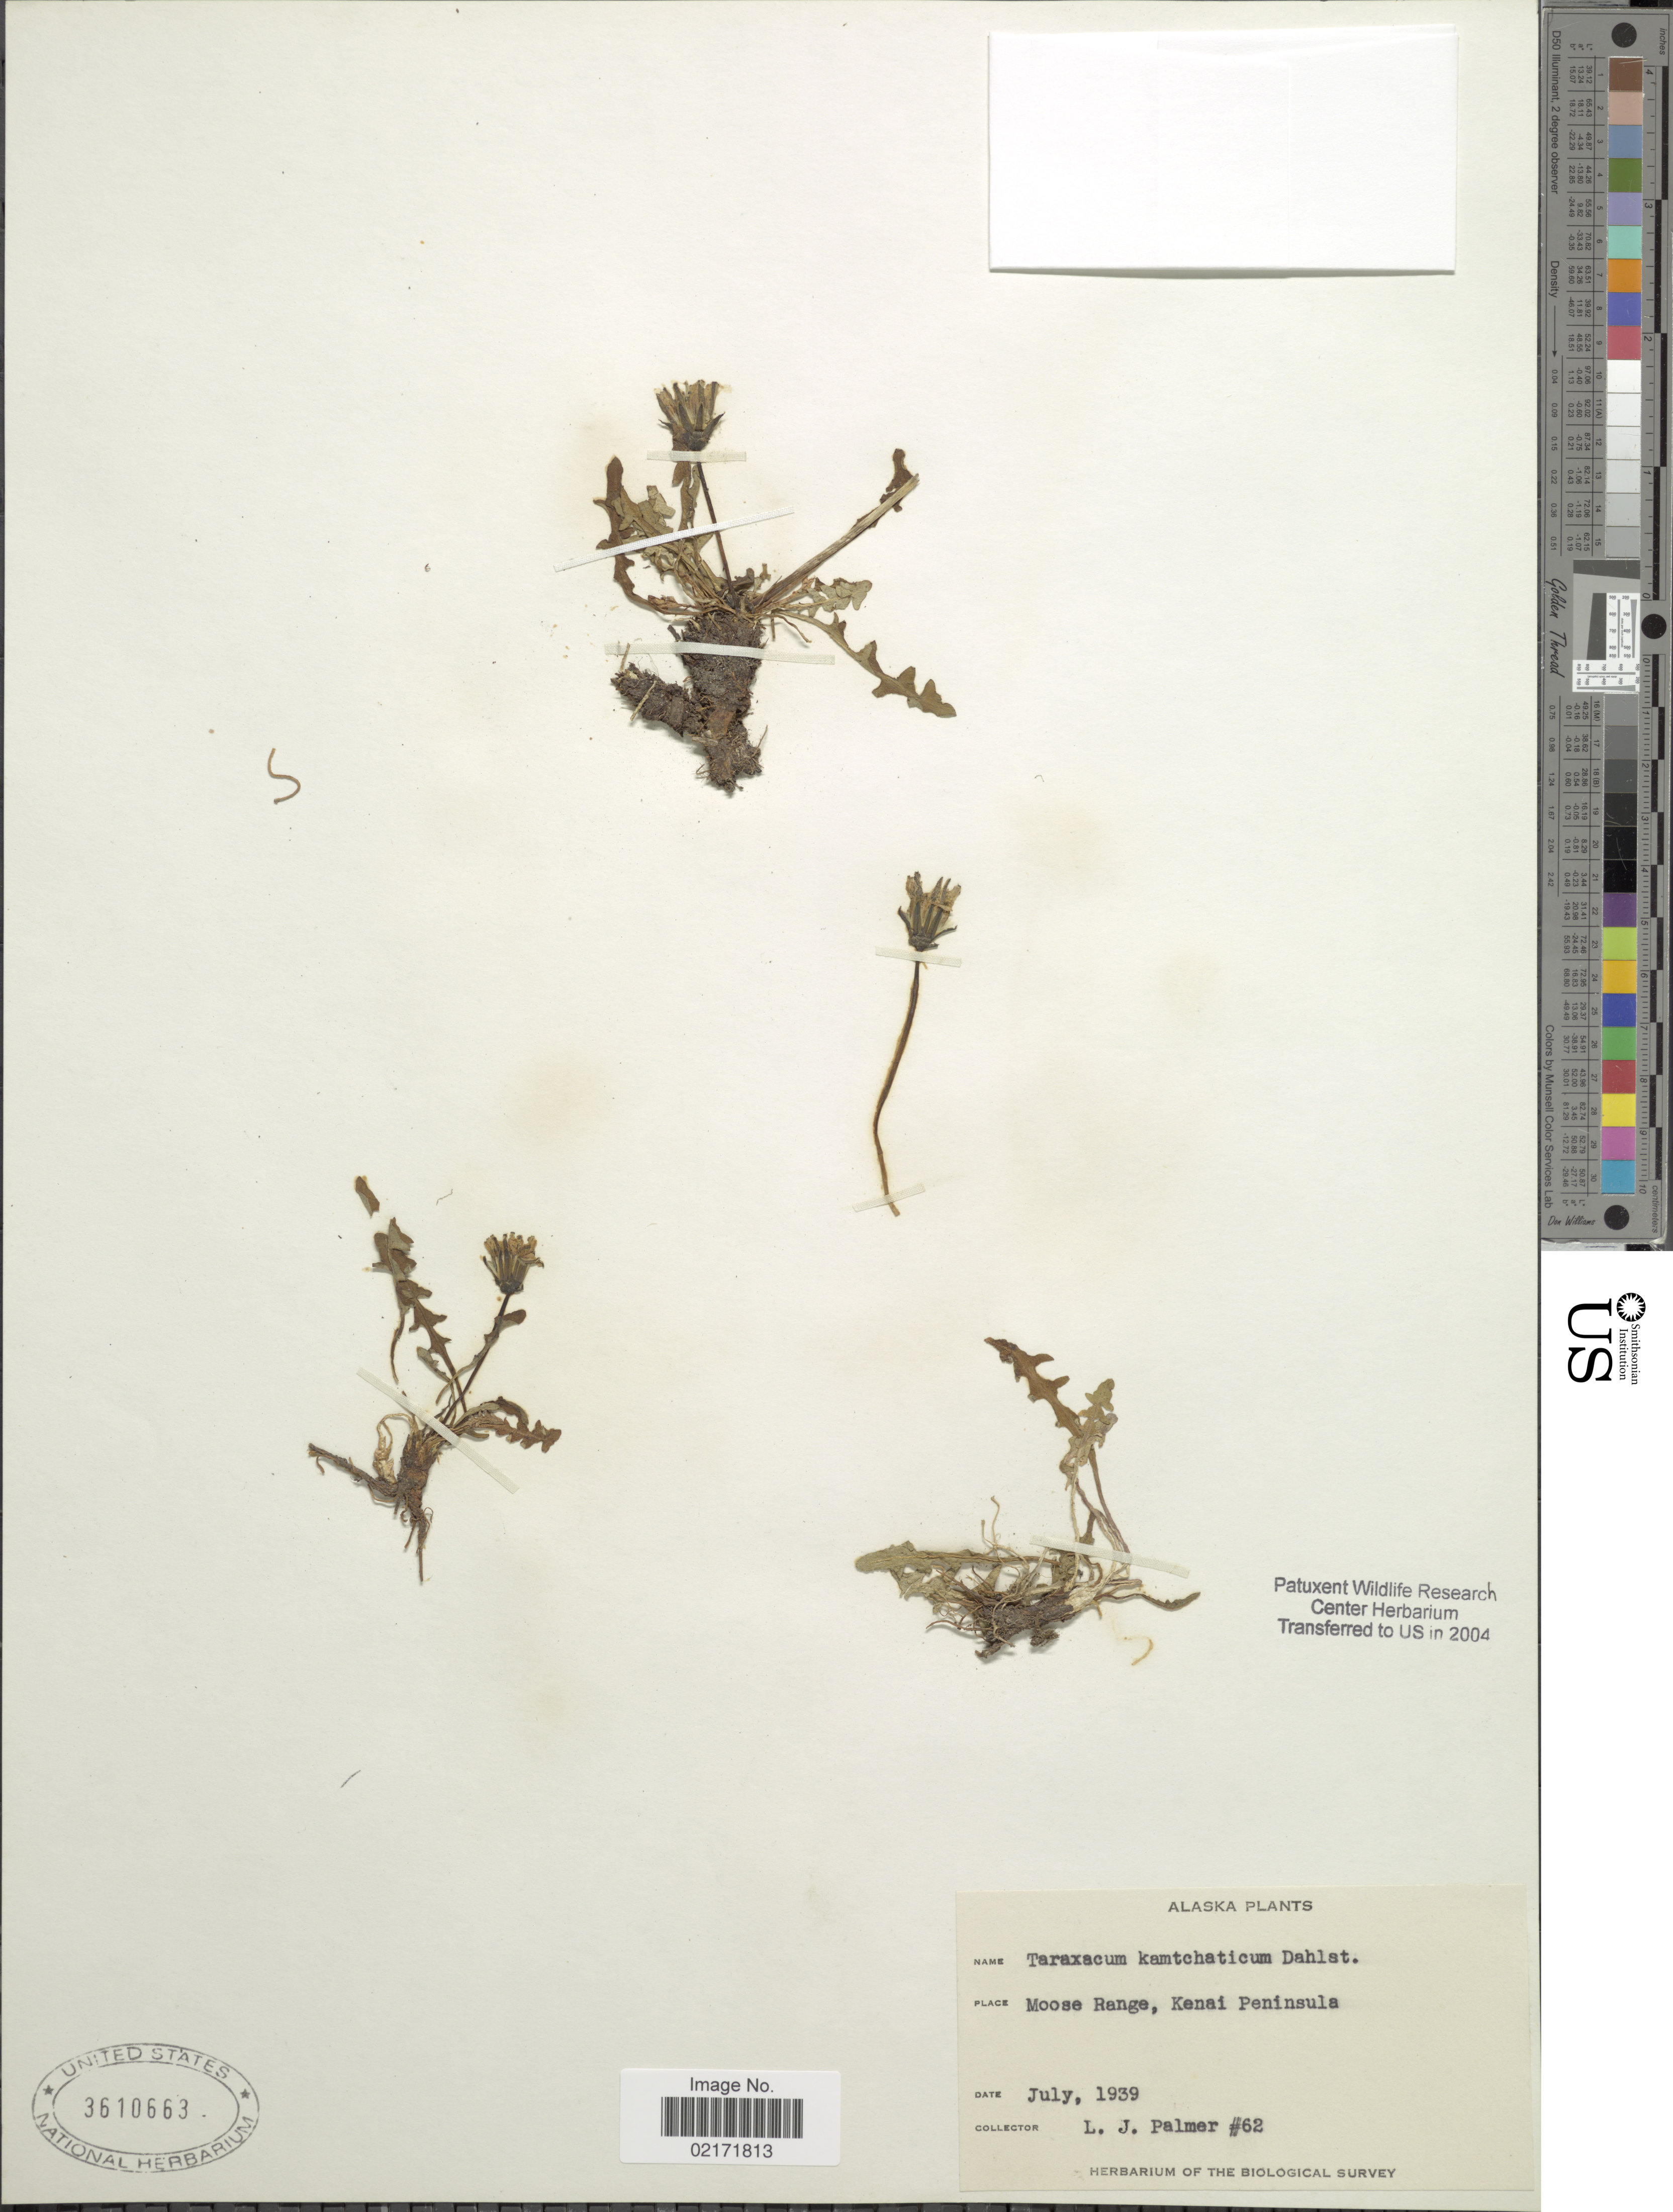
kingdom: Plantae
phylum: Tracheophyta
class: Magnoliopsida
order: Asterales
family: Asteraceae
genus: Taraxacum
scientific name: Taraxacum alaskanum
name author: Rydb.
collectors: L. J. Palmer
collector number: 62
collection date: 1939-07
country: United States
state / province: Alaska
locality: Moose Range, Kenai Peninsula.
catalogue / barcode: US 3610663